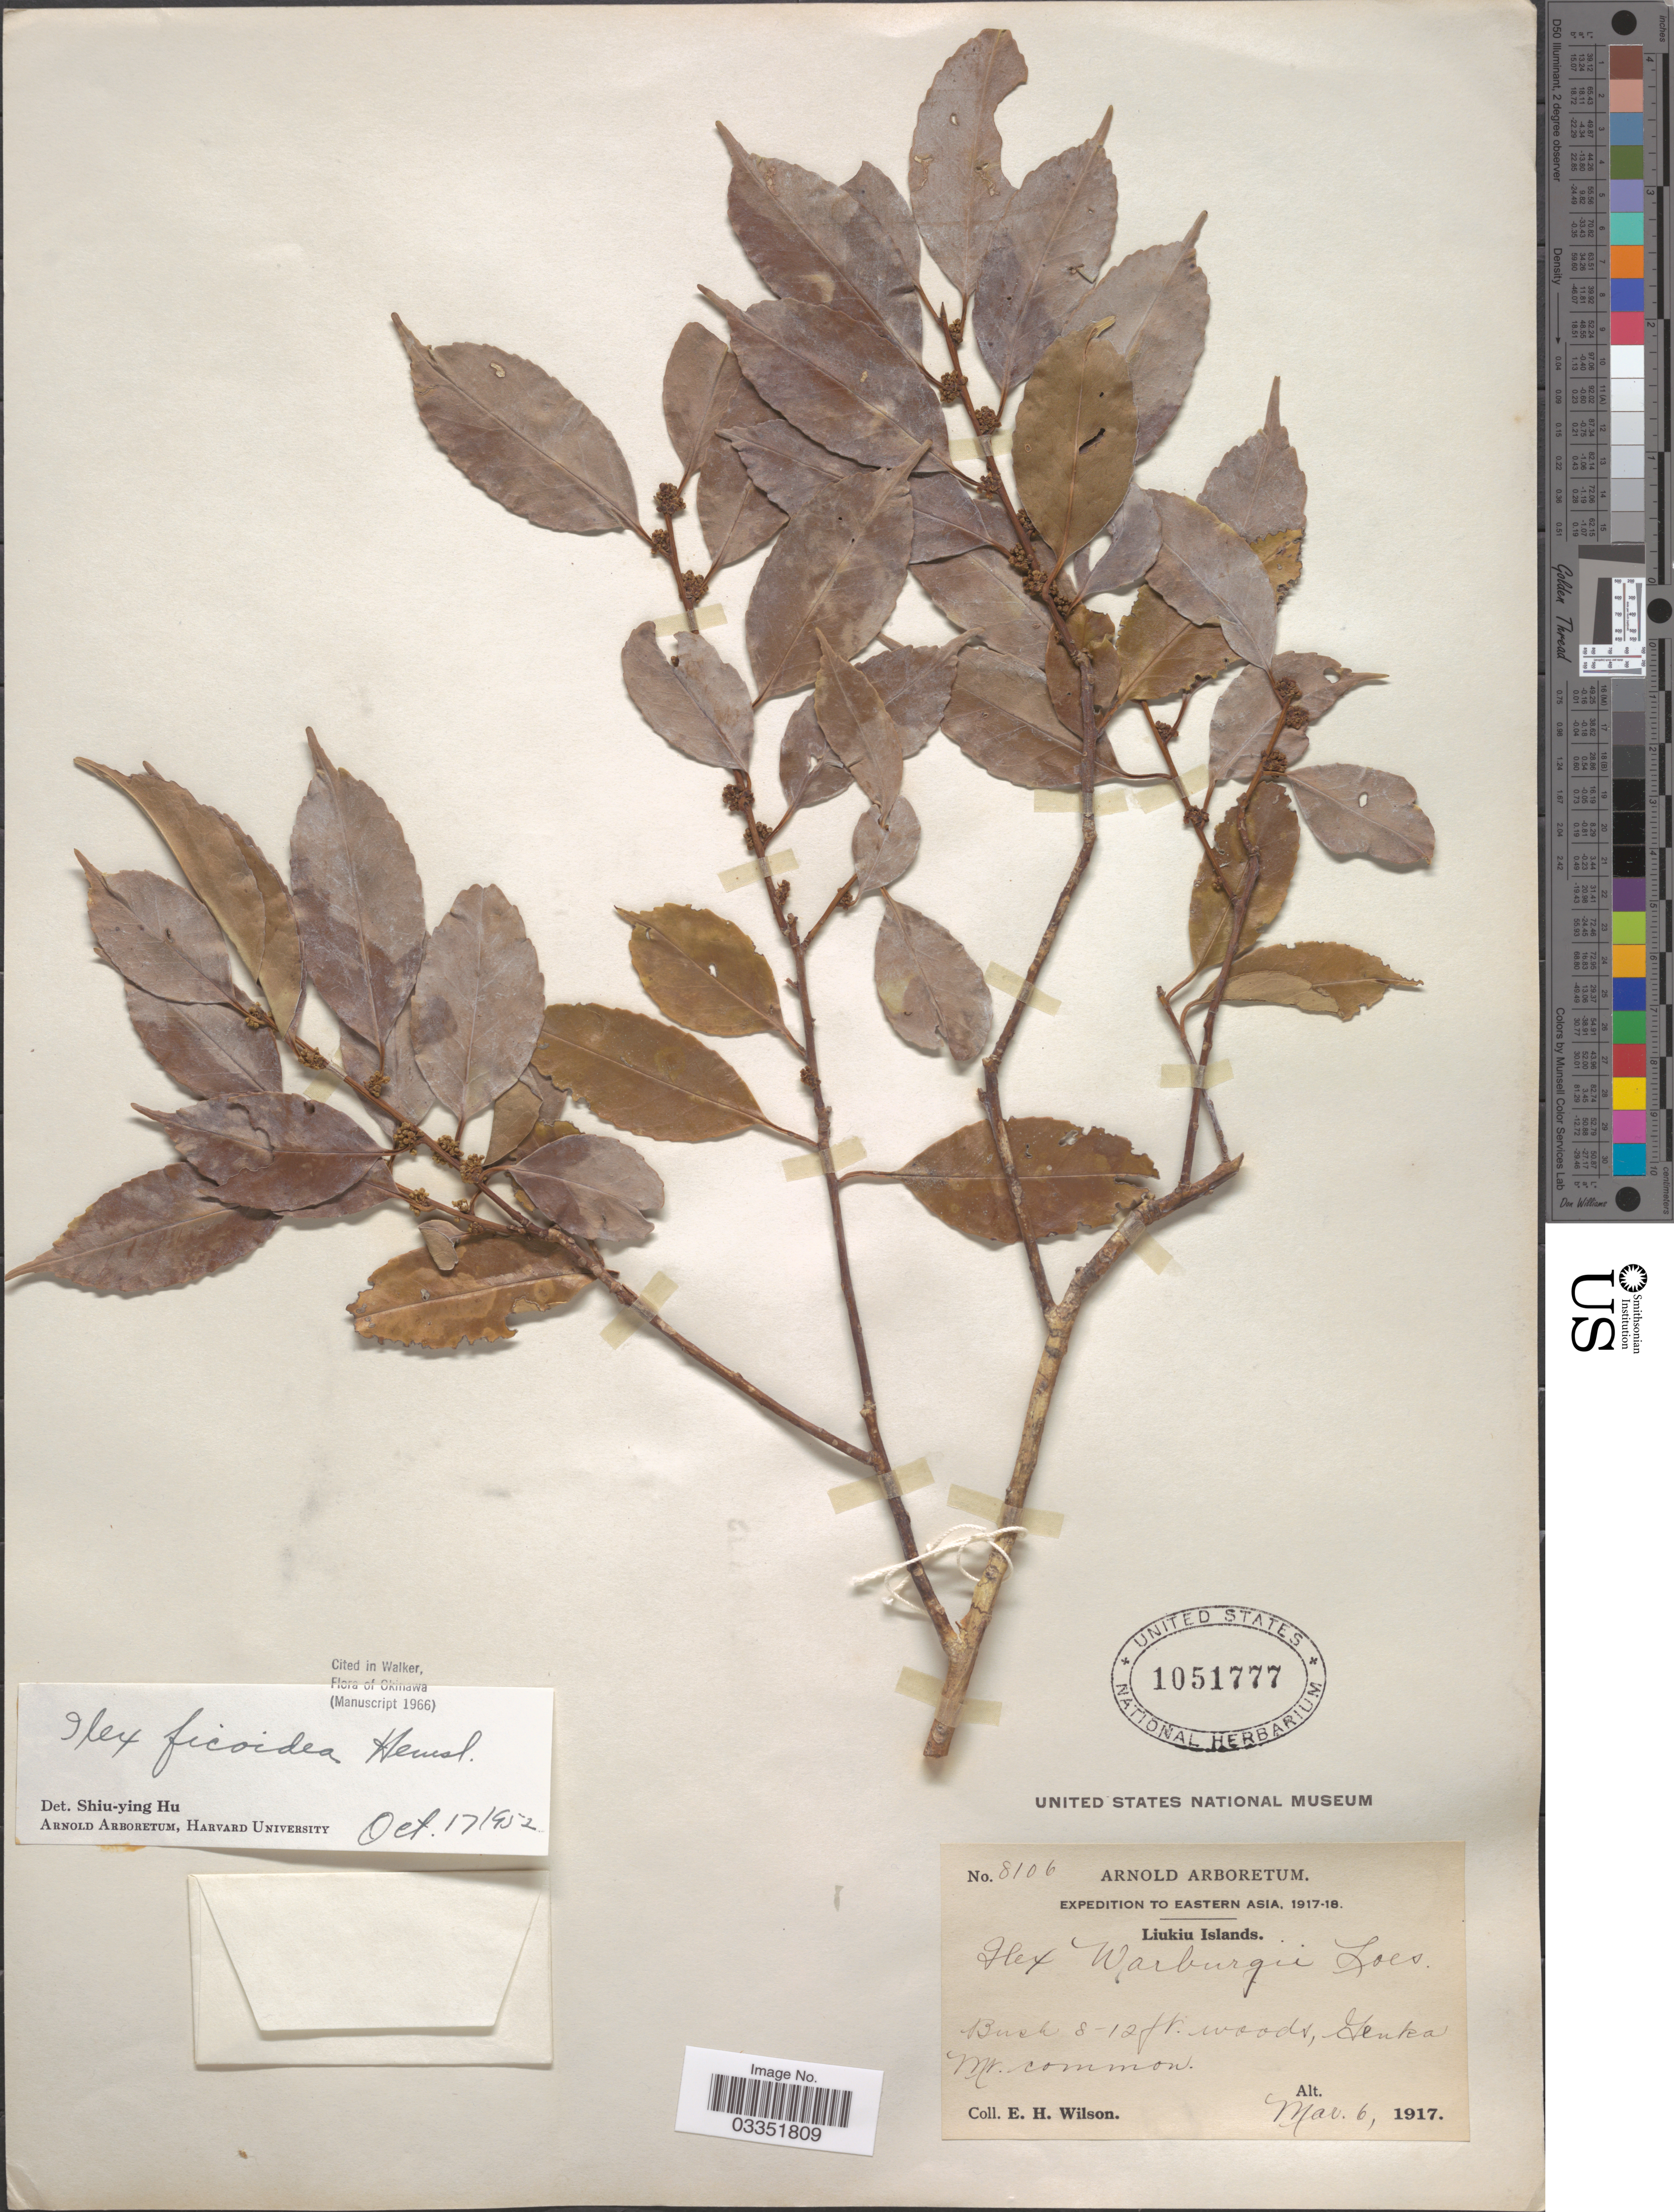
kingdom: Plantae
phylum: Tracheophyta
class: Magnoliopsida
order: Aquifoliales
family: Aquifoliaceae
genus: Ilex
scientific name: Ilex ficoidea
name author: Hemsl.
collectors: E. Wilson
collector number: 8106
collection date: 1917-03-06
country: Japan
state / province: Okinawa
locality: Eastern Asia. Liukiu Islands. Genku Mt.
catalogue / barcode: US 1051777